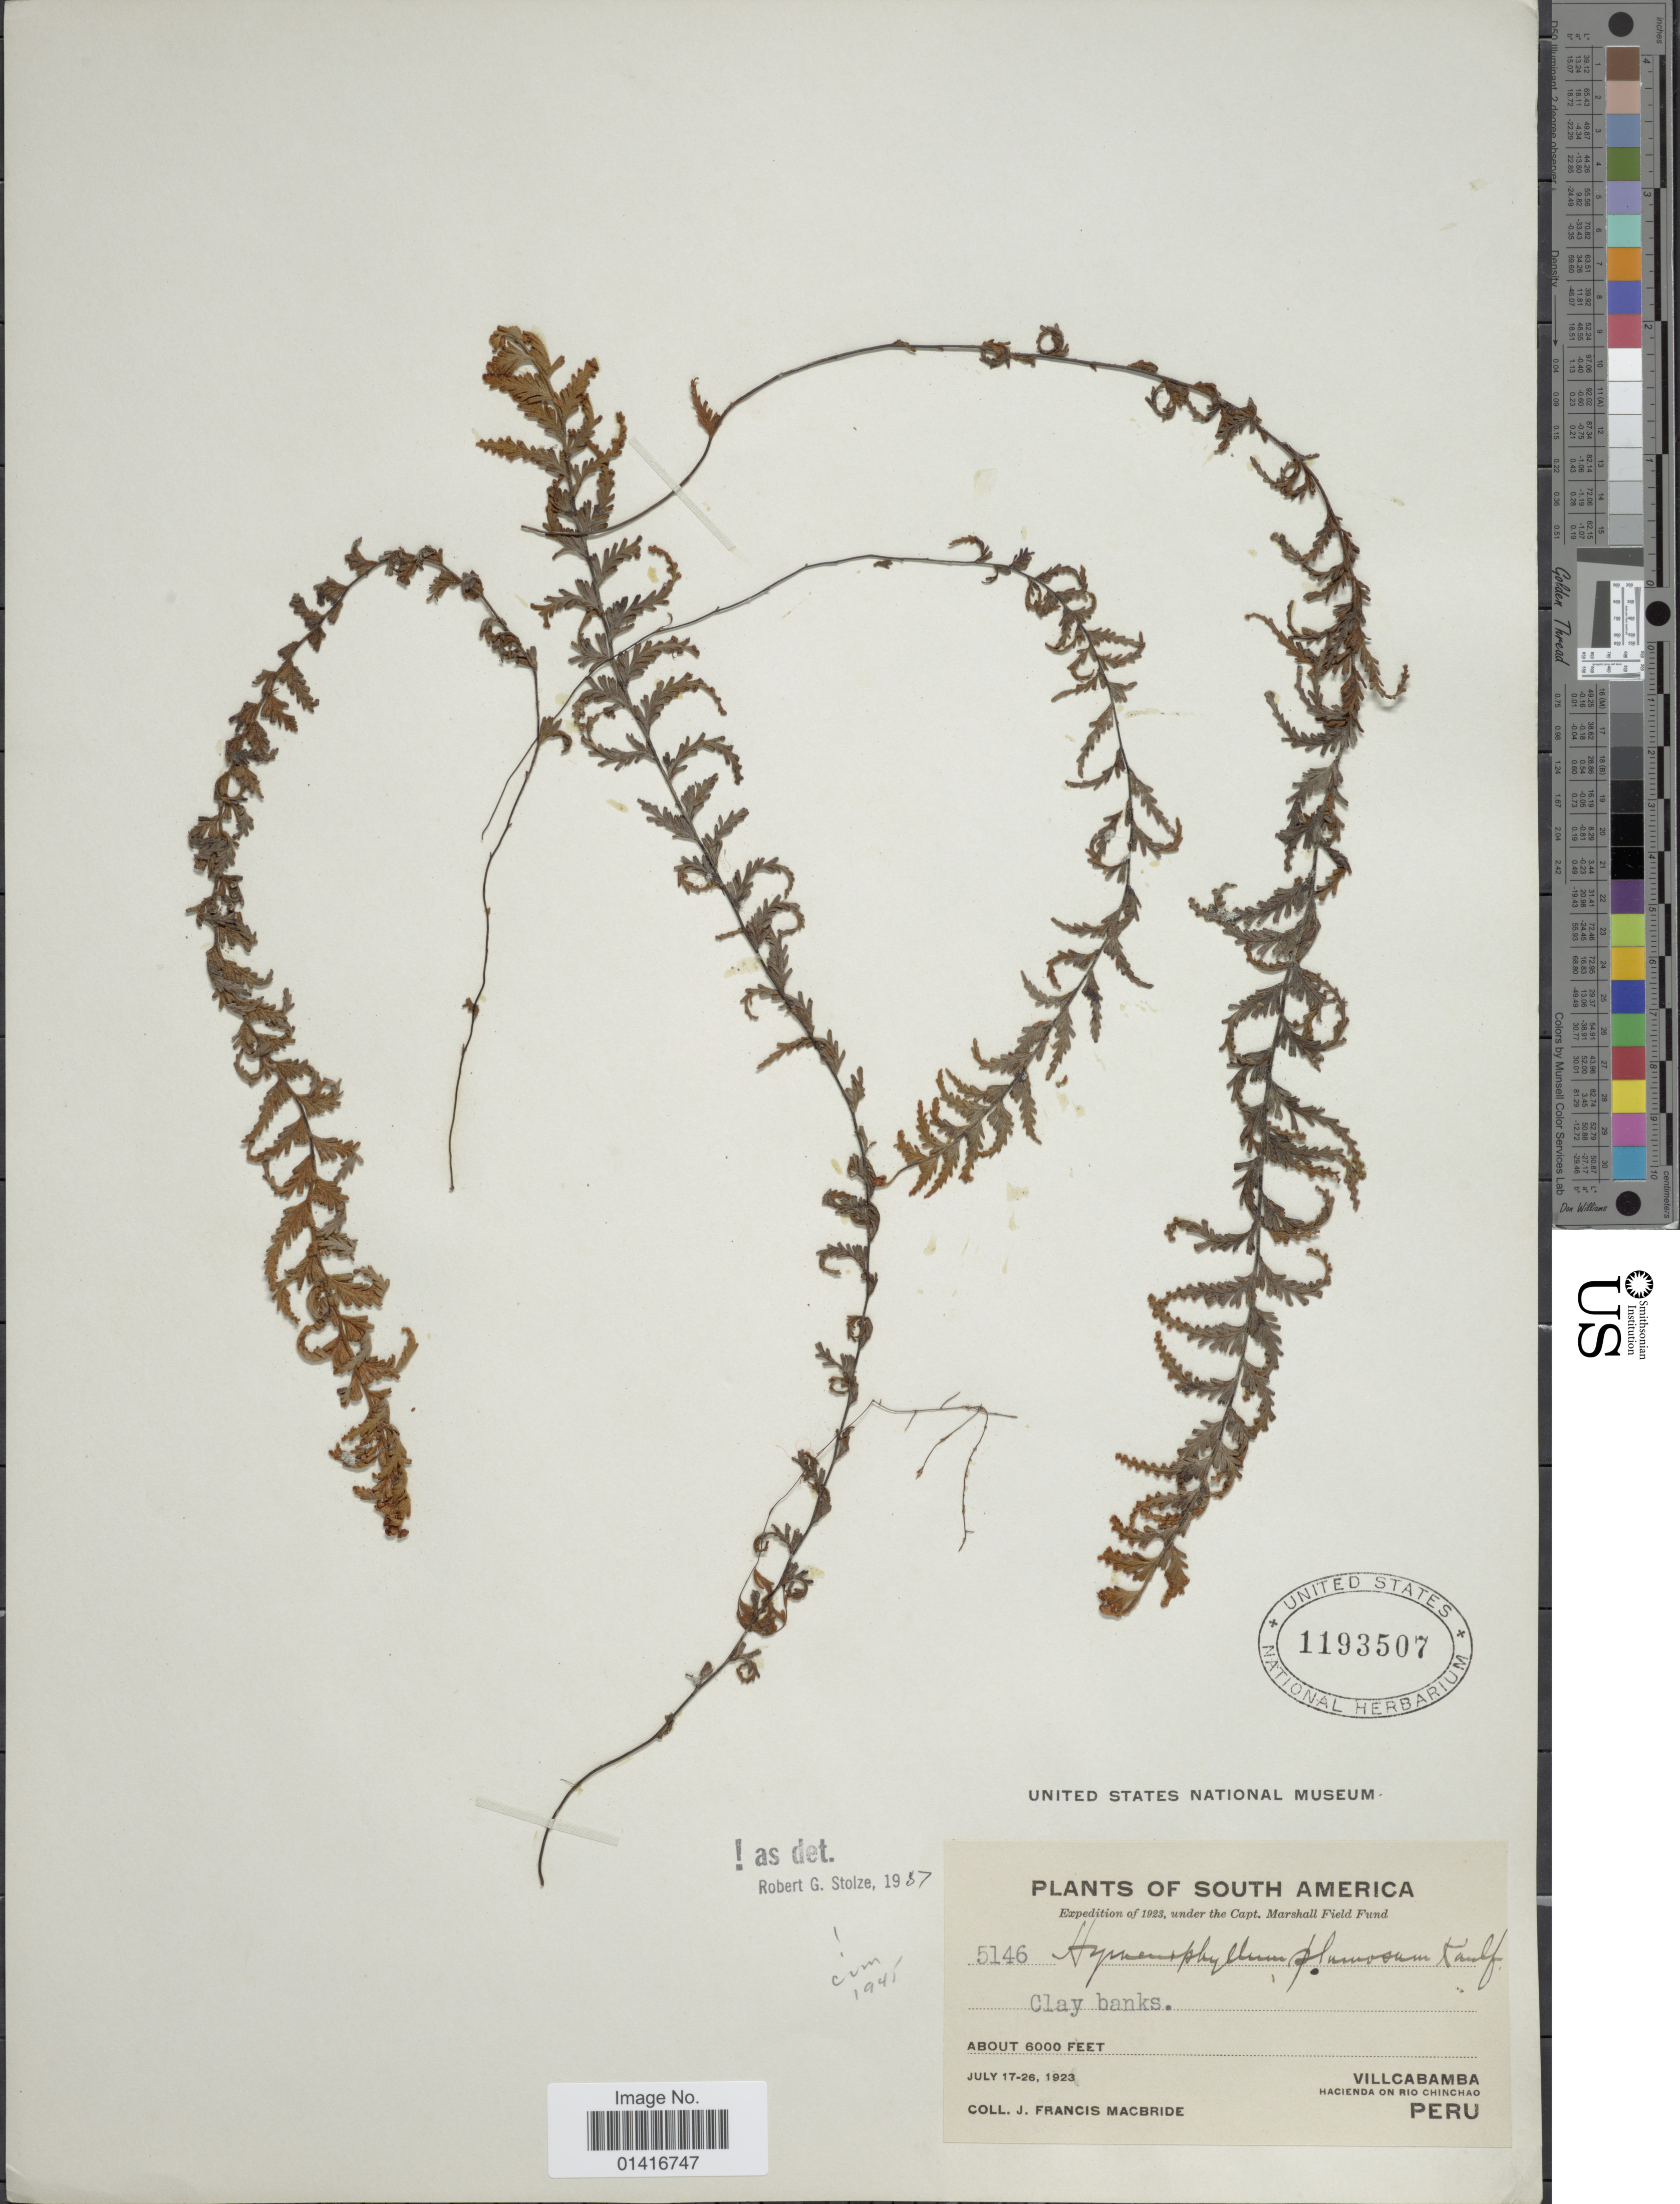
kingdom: Plantae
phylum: Tracheophyta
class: Polypodiopsida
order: Hymenophyllales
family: Hymenophyllaceae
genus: Hymenophyllum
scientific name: Hymenophyllum plumosum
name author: Kaulf.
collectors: J. F. Macbride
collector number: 5146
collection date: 1923-07-17/1923-07-26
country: Peru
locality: Villcabamba. Hacienda on Rio Chinchao.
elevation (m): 1829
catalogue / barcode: US 1193507